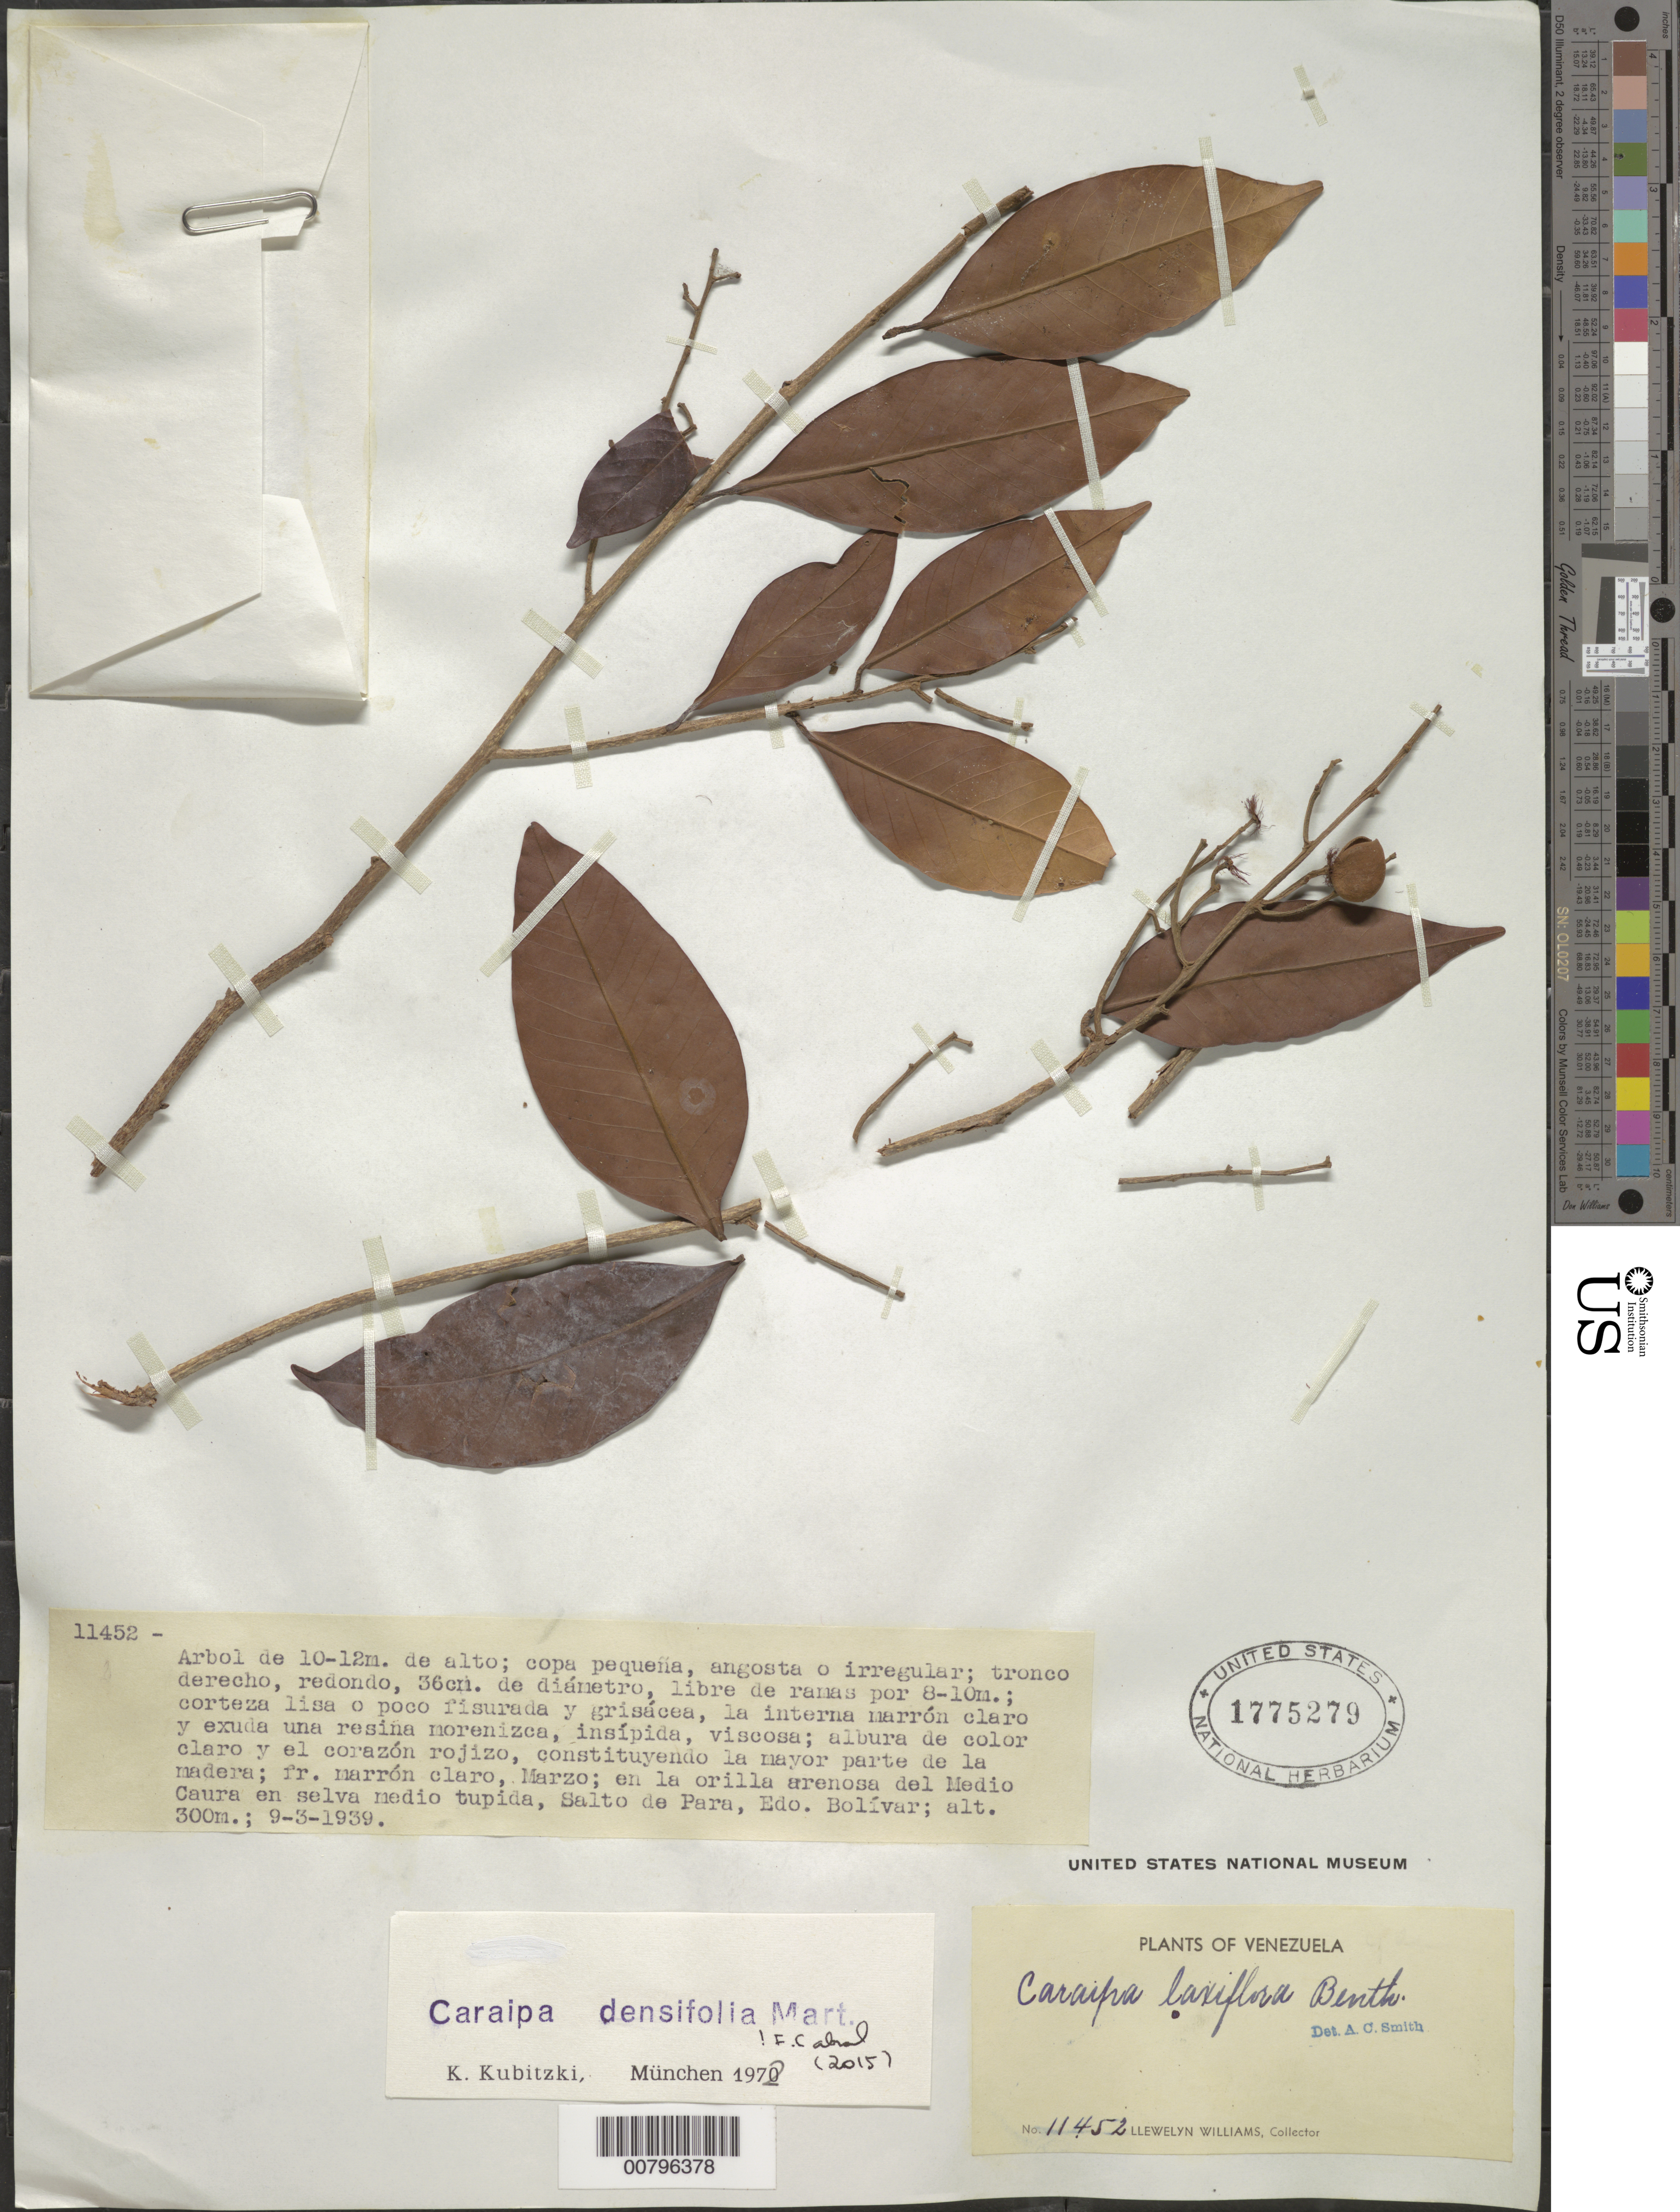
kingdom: Plantae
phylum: Tracheophyta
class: Magnoliopsida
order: Malpighiales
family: Calophyllaceae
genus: Caraipa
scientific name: Caraipa densifolia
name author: Mart.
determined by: (M) Universitat Munchen, Institut fur Systematische Botanik (GERMANY)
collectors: Ll. Williams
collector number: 11452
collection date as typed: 9-Mar-39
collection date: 1939-03-09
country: Venezuela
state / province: Bolívar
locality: Salto de Para, Medio Caura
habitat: Orilla arenosa, en selva medio tupida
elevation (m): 300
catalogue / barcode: US 1775279